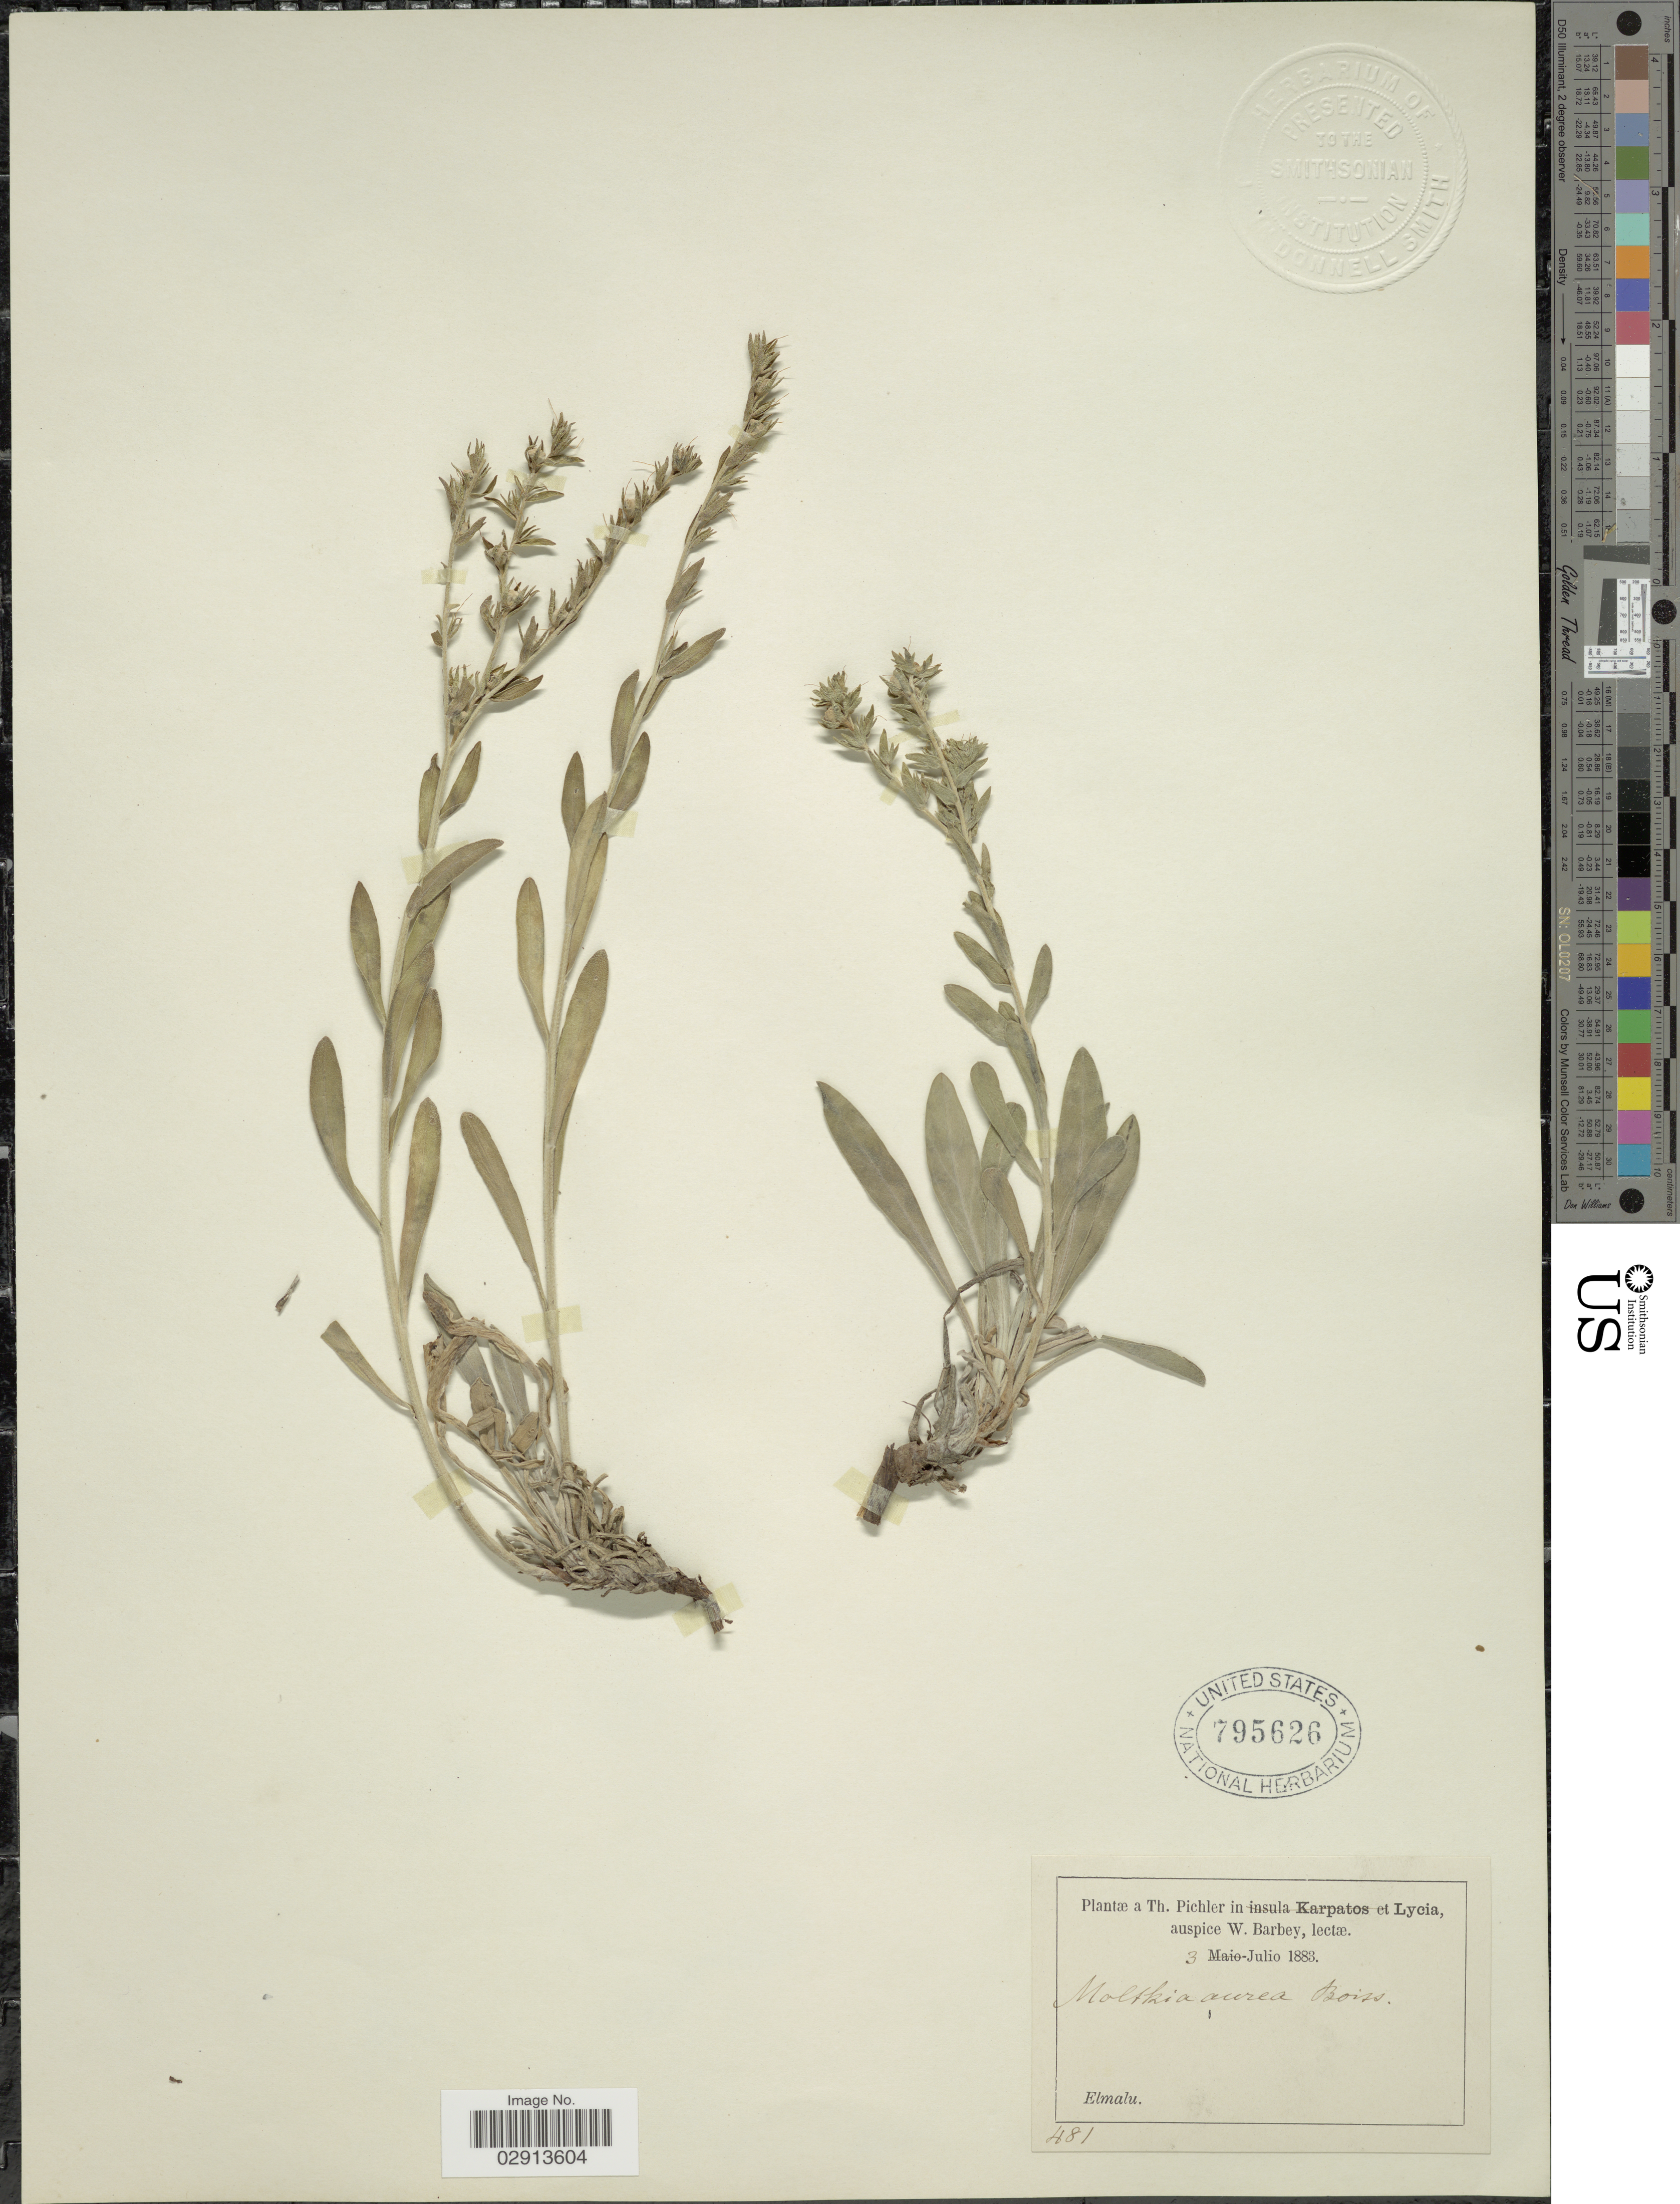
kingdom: Plantae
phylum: Tracheophyta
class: Magnoliopsida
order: Boraginales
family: Boraginaceae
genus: Moltkia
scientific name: Moltkia aurea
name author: Boiss.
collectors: T. Pichler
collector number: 481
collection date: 1883-07-03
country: Turkey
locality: In Lycia. Elmalu.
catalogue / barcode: US 795626